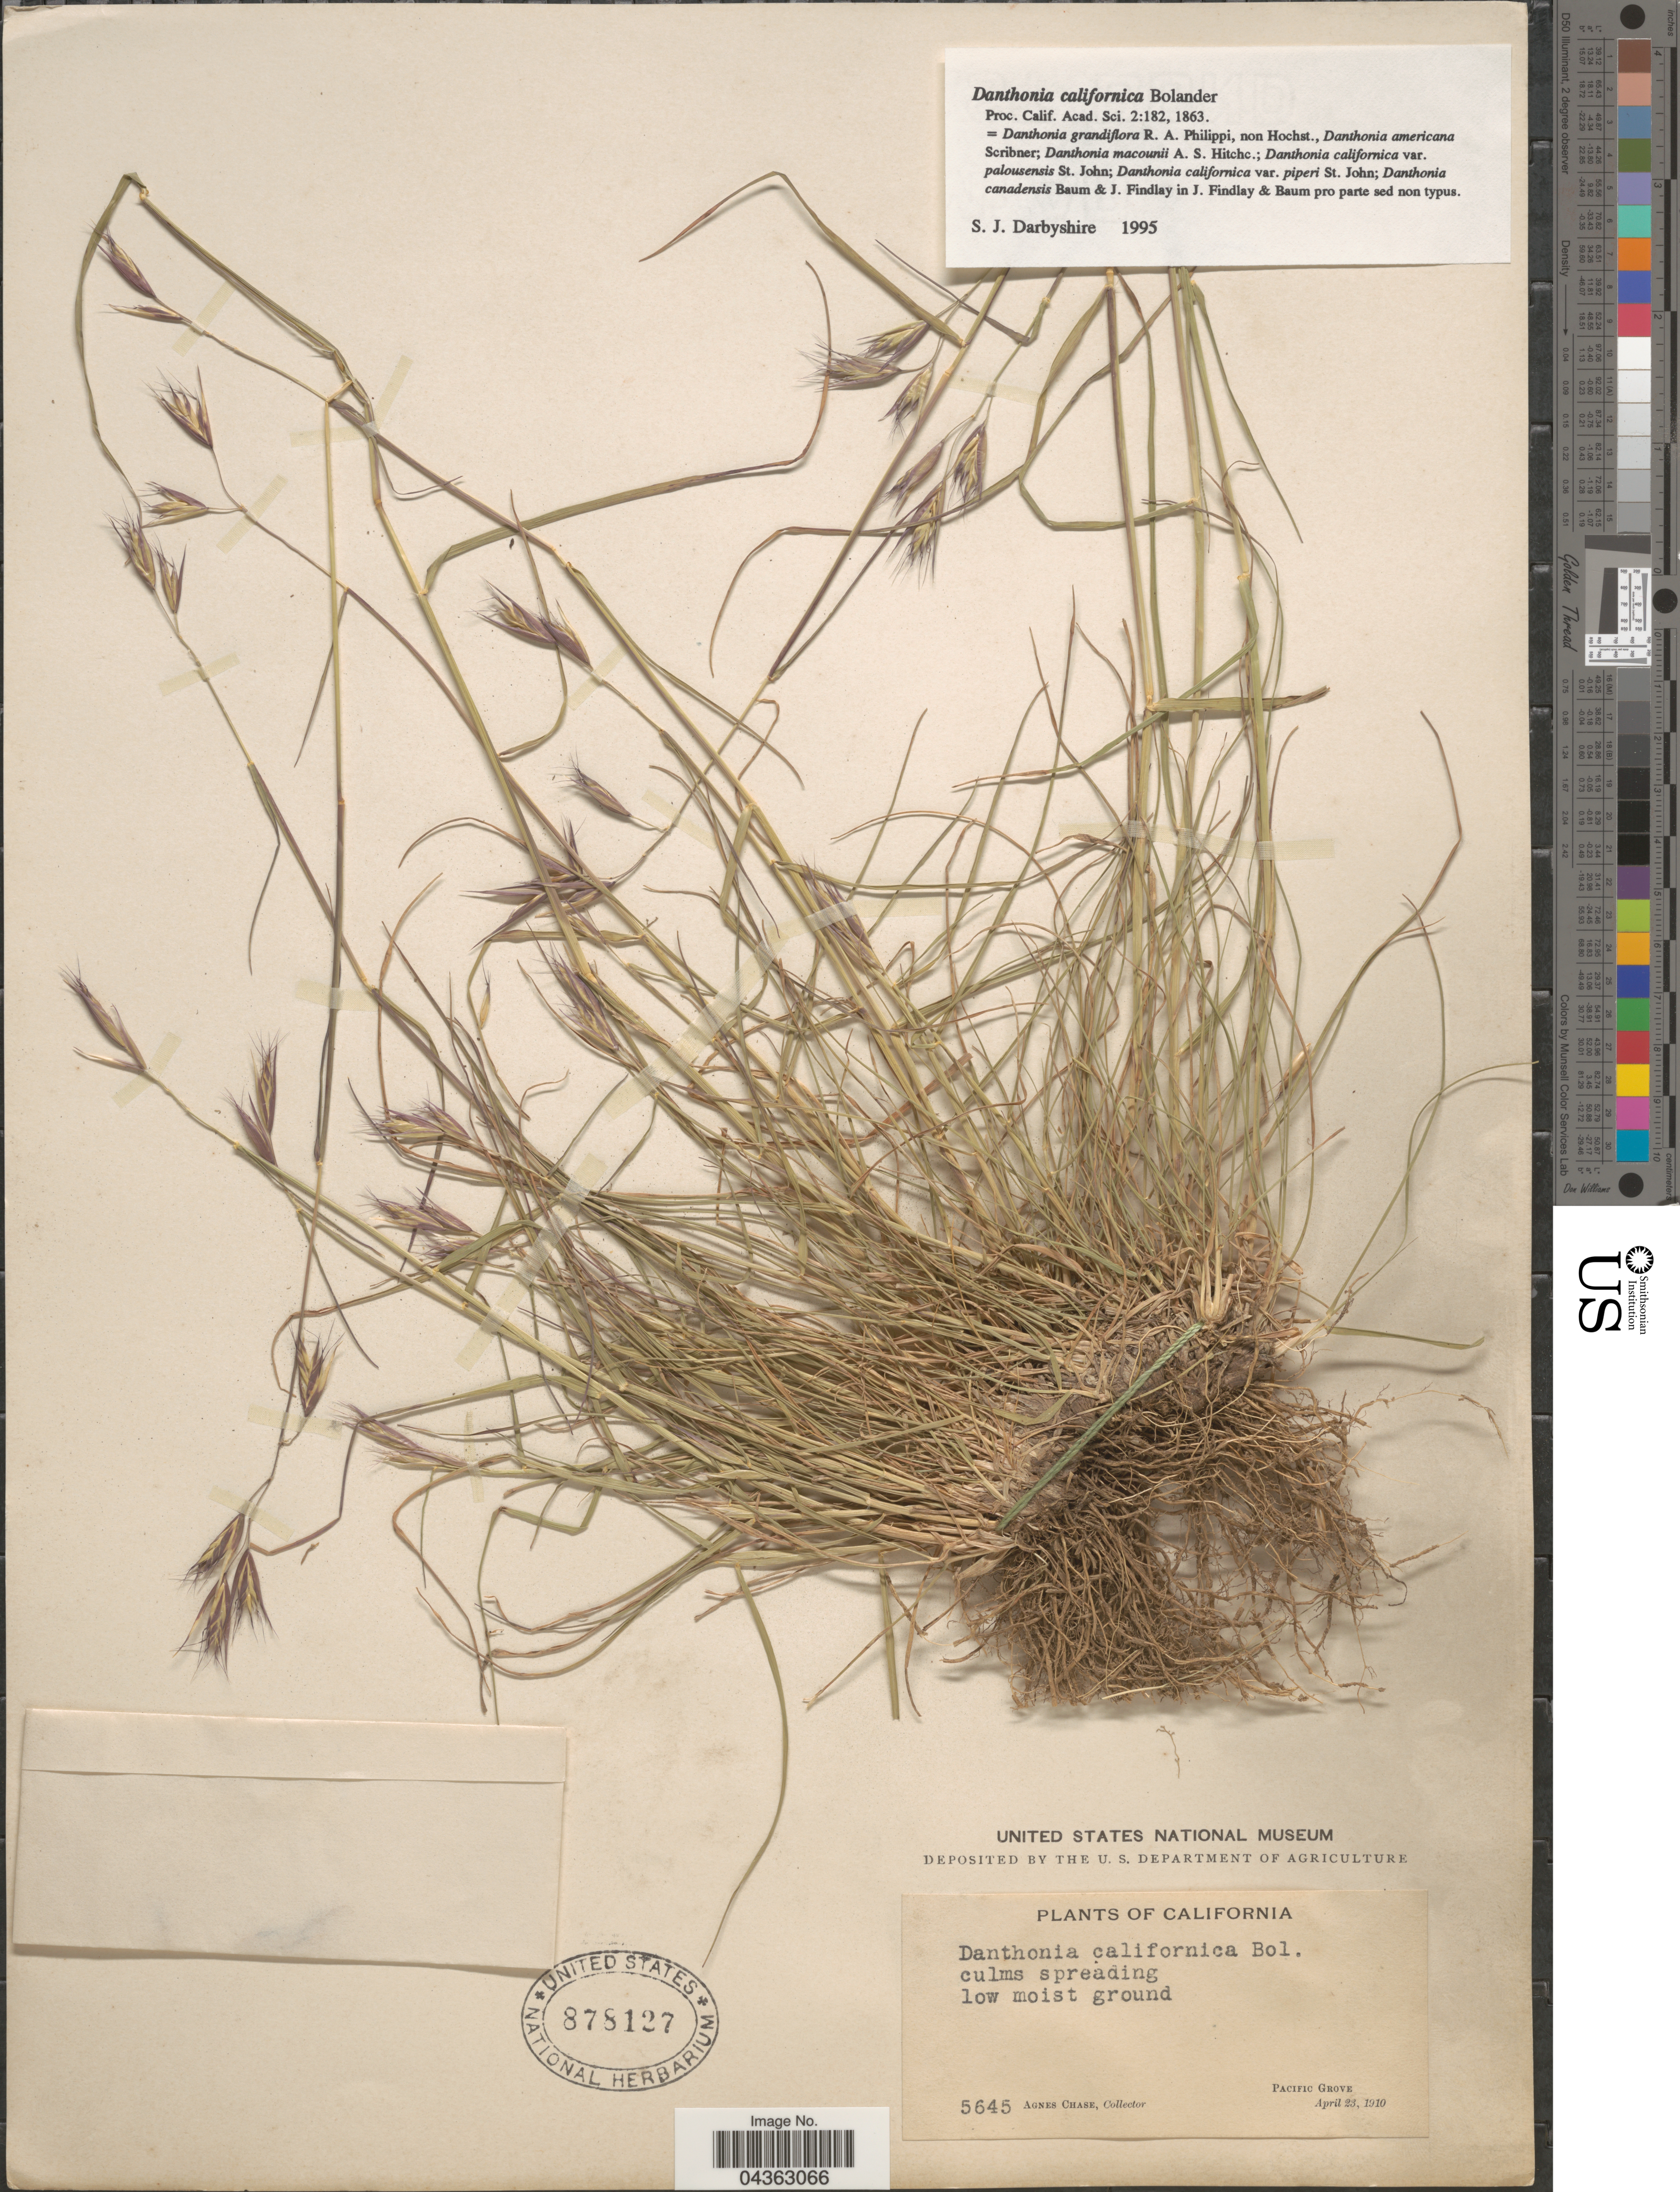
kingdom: Plantae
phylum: Tracheophyta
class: Liliopsida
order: Poales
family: Poaceae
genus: Danthonia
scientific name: Danthonia californica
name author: Bol.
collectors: A. Chase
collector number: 5645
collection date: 1910-04-23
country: United States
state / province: California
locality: Low moist ground. Pacific Grove.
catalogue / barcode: US 878127